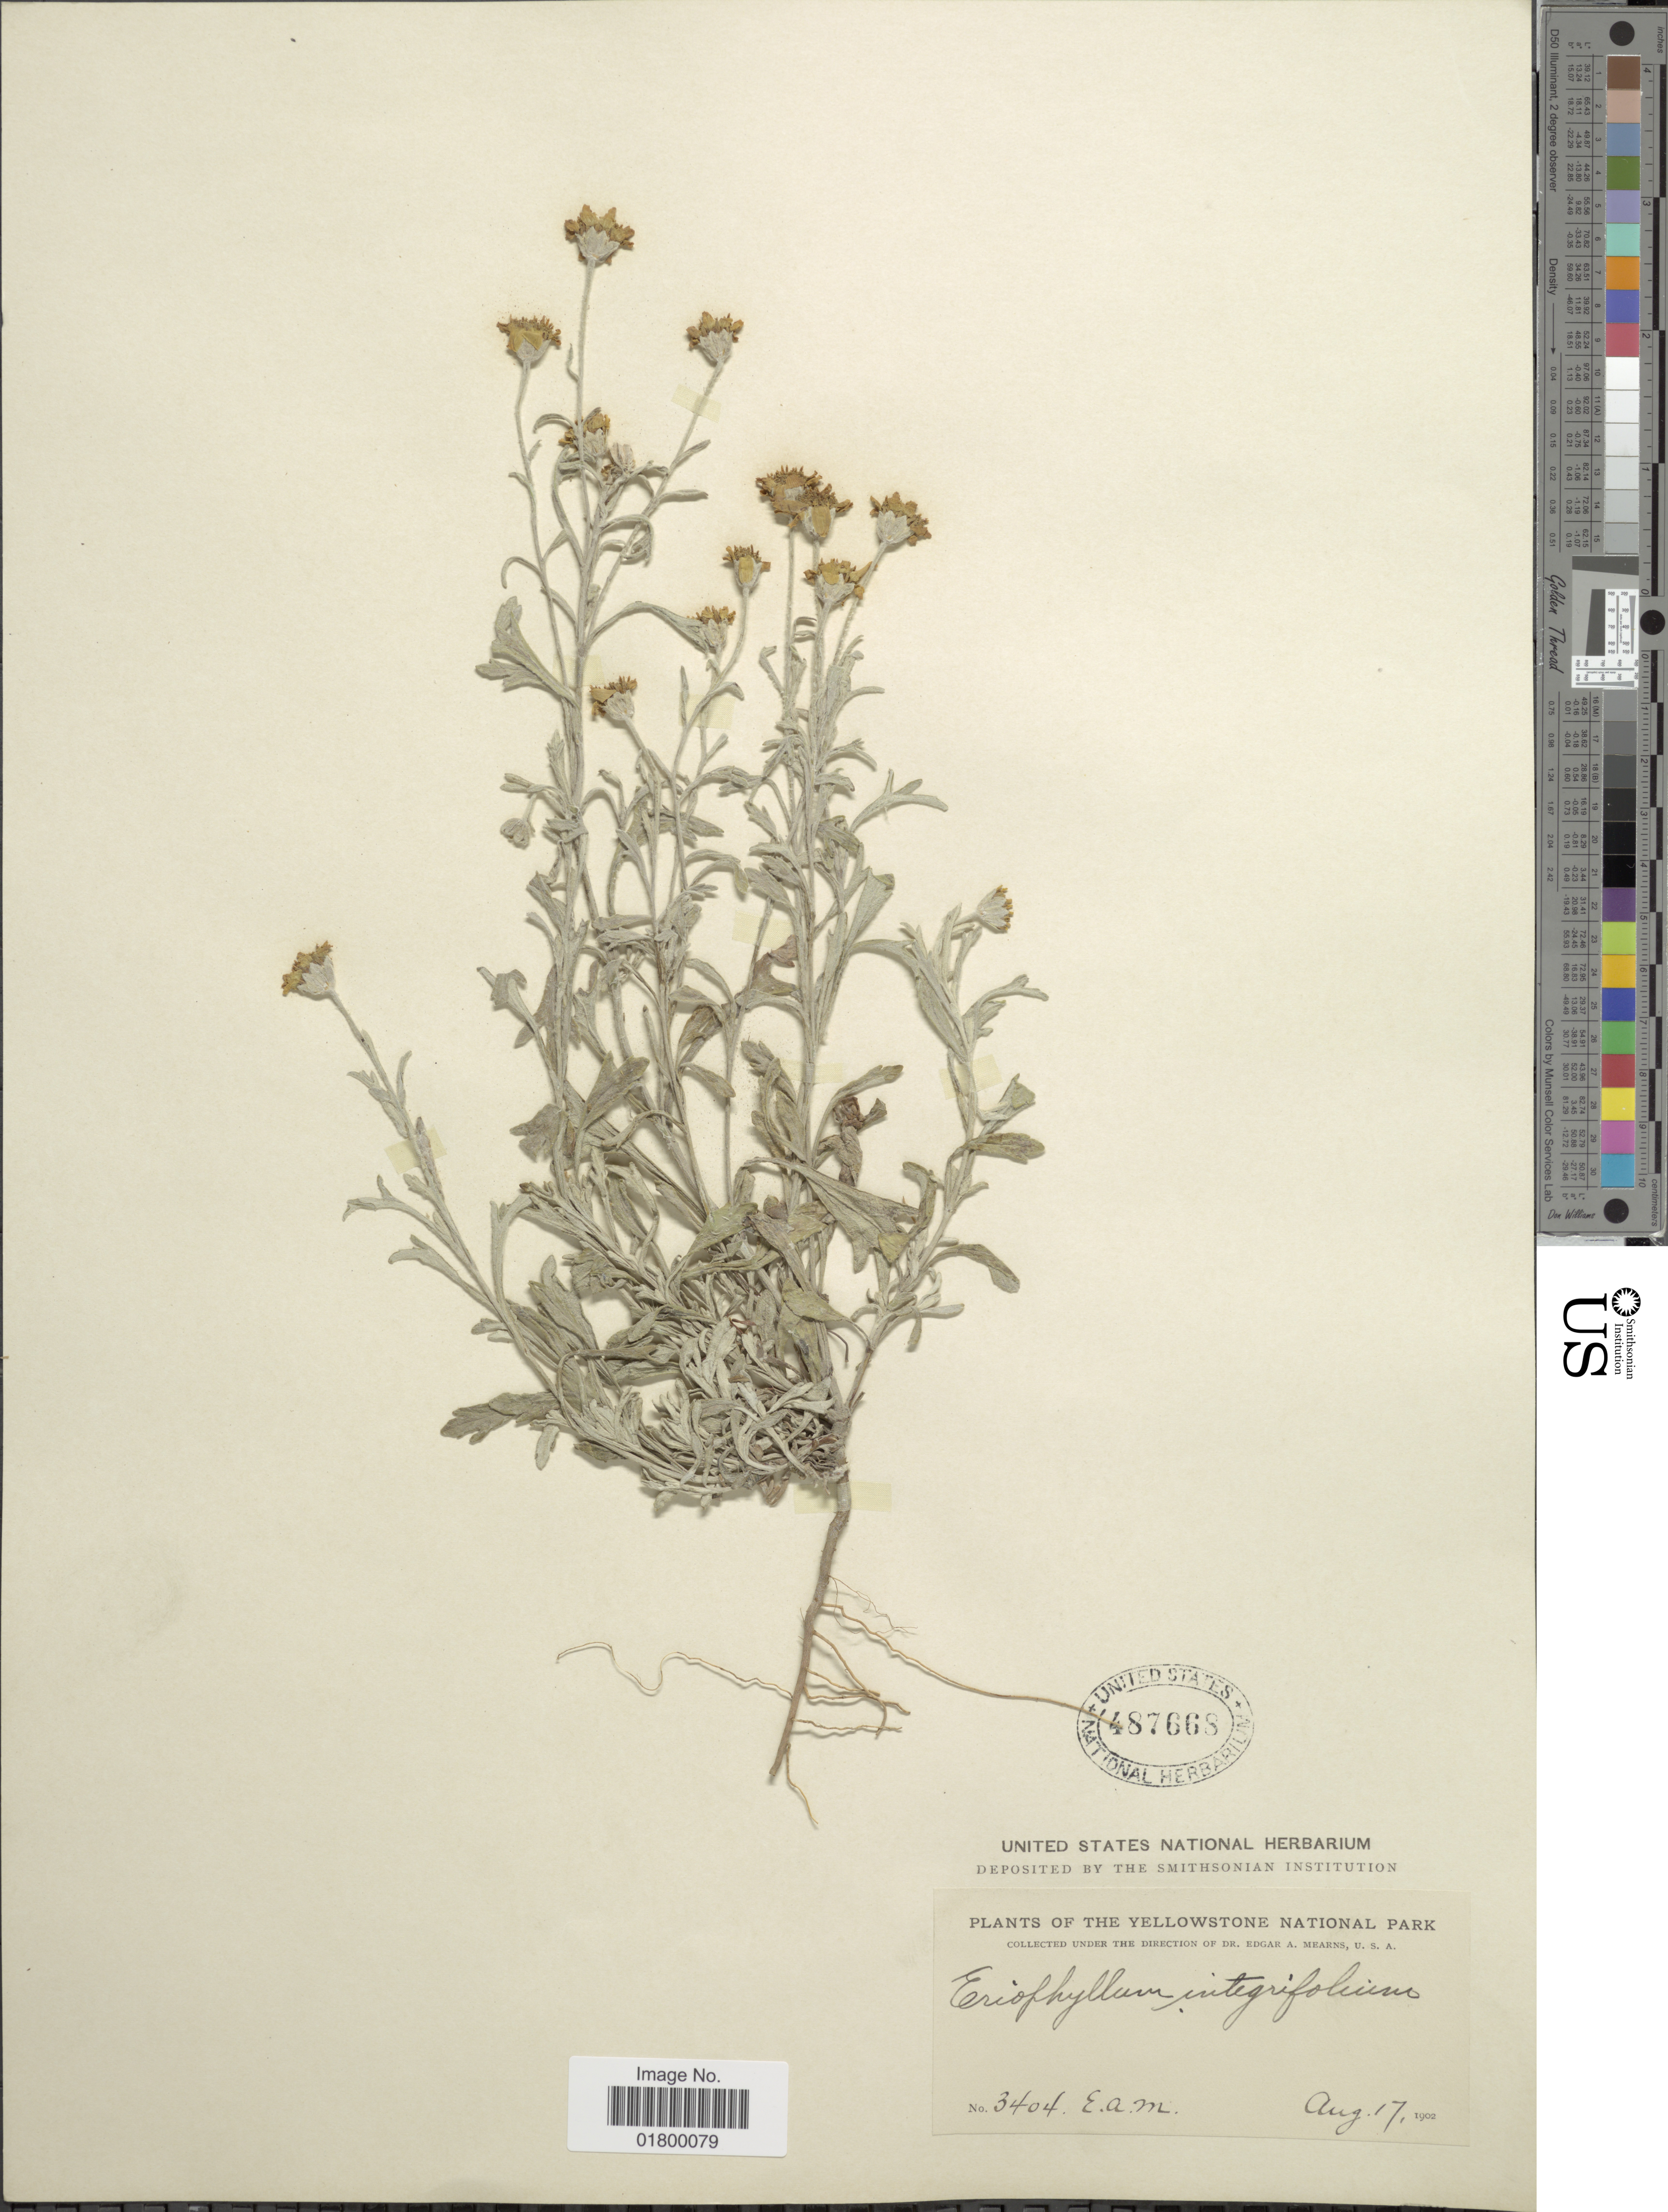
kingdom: Plantae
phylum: Tracheophyta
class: Magnoliopsida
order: Asterales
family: Asteraceae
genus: Eriophyllum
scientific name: Eriophyllum integrifolium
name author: (Hook.) Greene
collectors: E. A. Mearns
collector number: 3404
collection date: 1902-08-17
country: United States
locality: The Yellowstone National Park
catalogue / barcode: US 487668